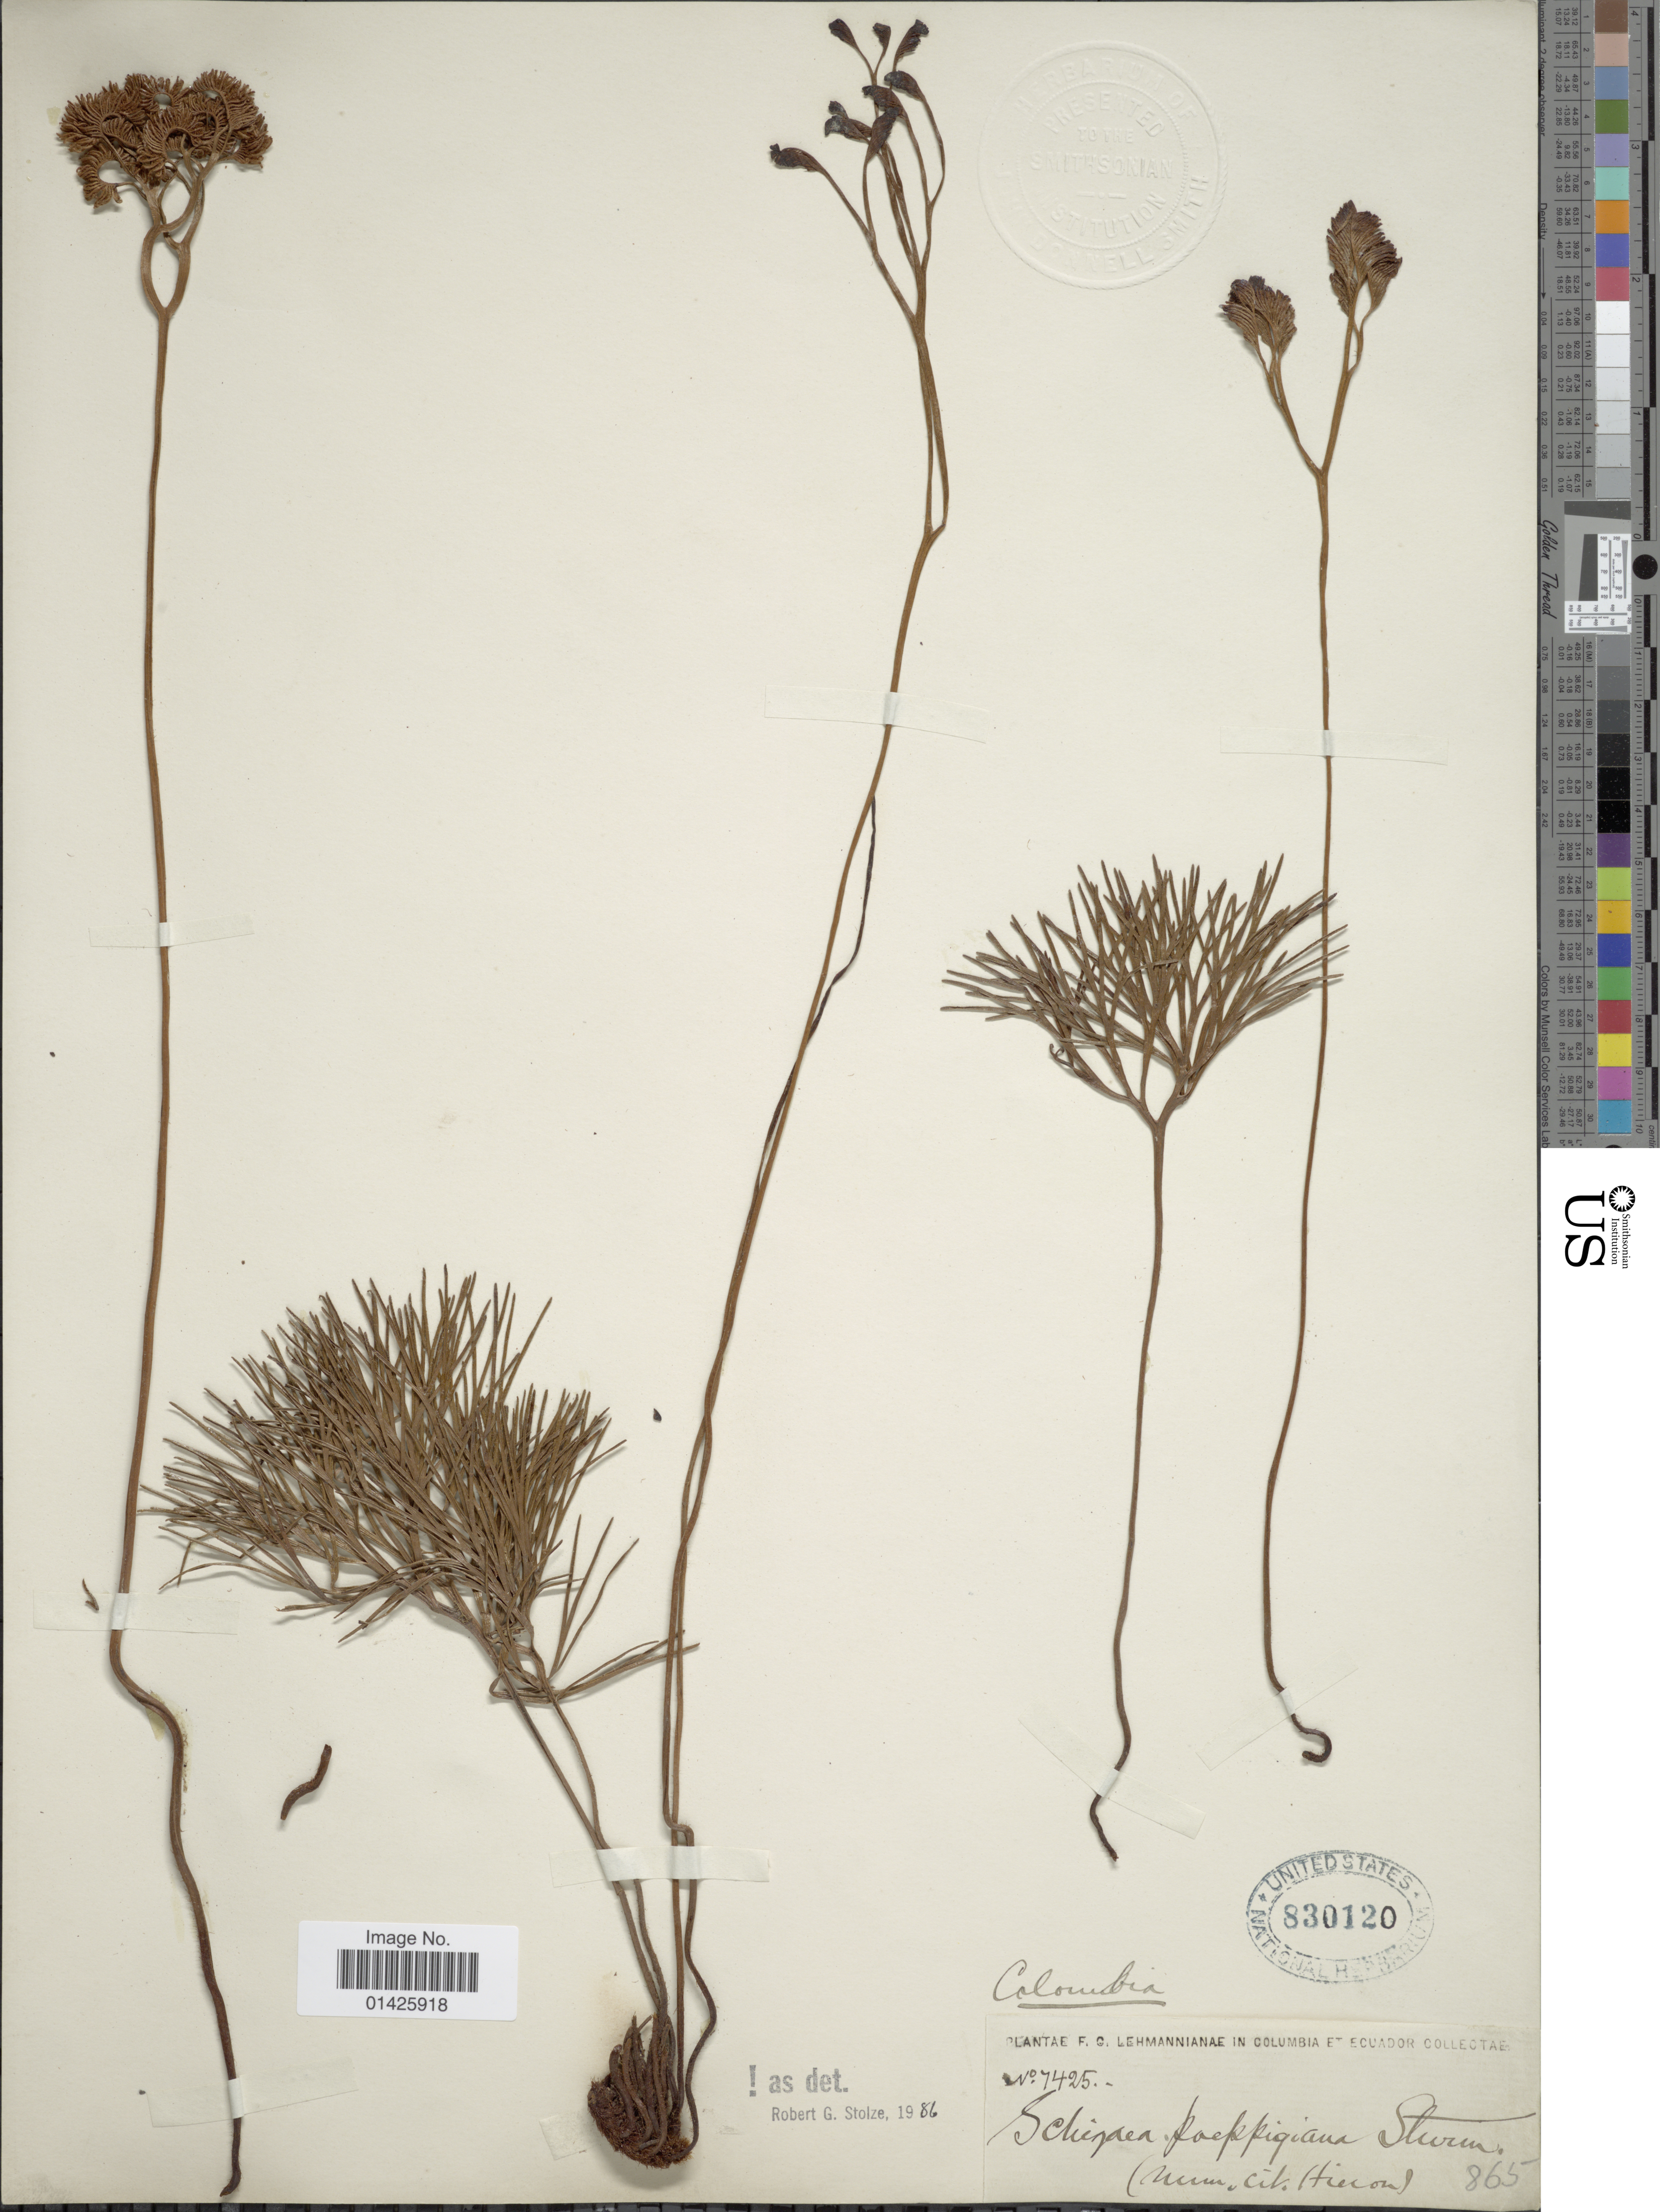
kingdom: Plantae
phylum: Tracheophyta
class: Polypodiopsida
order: Schizaeales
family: Schizaeaceae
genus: Schizaea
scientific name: Schizaea poeppigiana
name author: J.W. Sturm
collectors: F. C. Lehmann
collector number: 7425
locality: Colombia et Ecuador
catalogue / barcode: US 830120